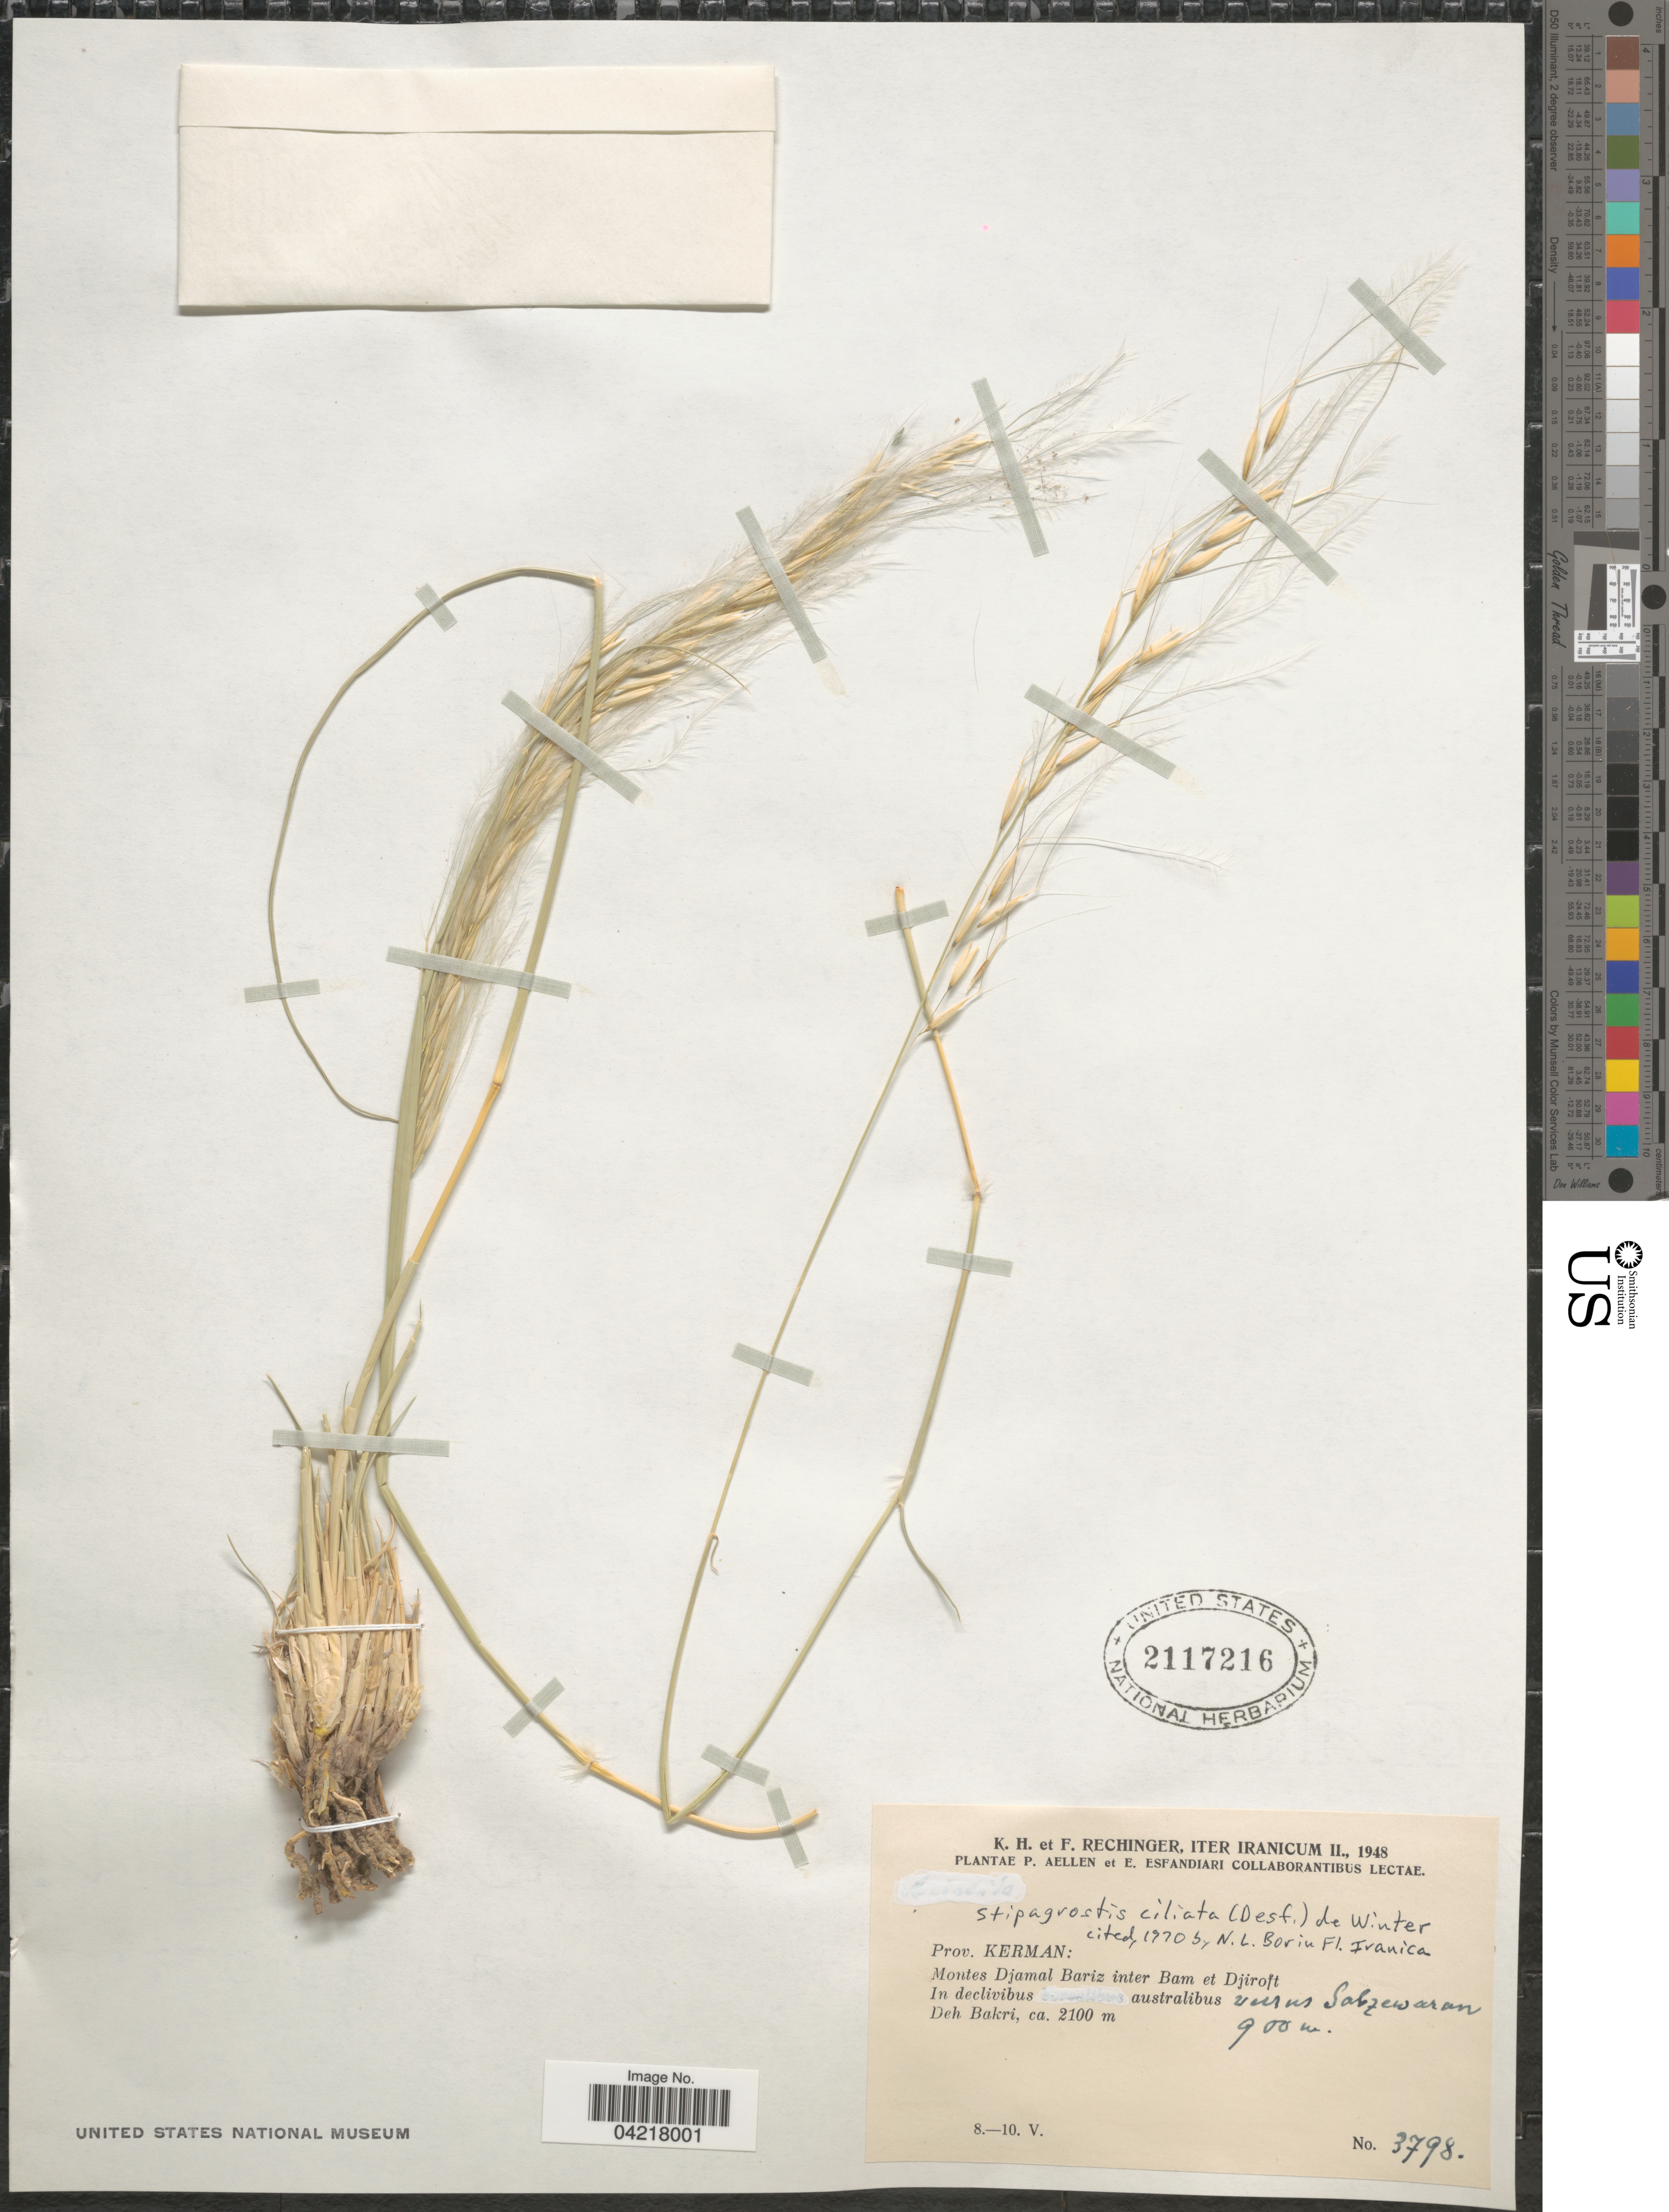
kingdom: Plantae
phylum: Tracheophyta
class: Liliopsida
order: Poales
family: Poaceae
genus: Stipagrostis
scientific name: Stipagrostis ciliata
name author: (Desf.) De Winter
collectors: K. H. Rechinger & F. Rechinger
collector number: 3798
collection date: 1948-05-08/1948-05-10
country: Iran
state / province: Kerman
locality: Iter Iranicum II., 1948. Montes Djamal Bariz inter Bam et Djiroft. In declivibus australibus versus Salzewaran. Deh Bakri.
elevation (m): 900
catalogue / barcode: US 2117216